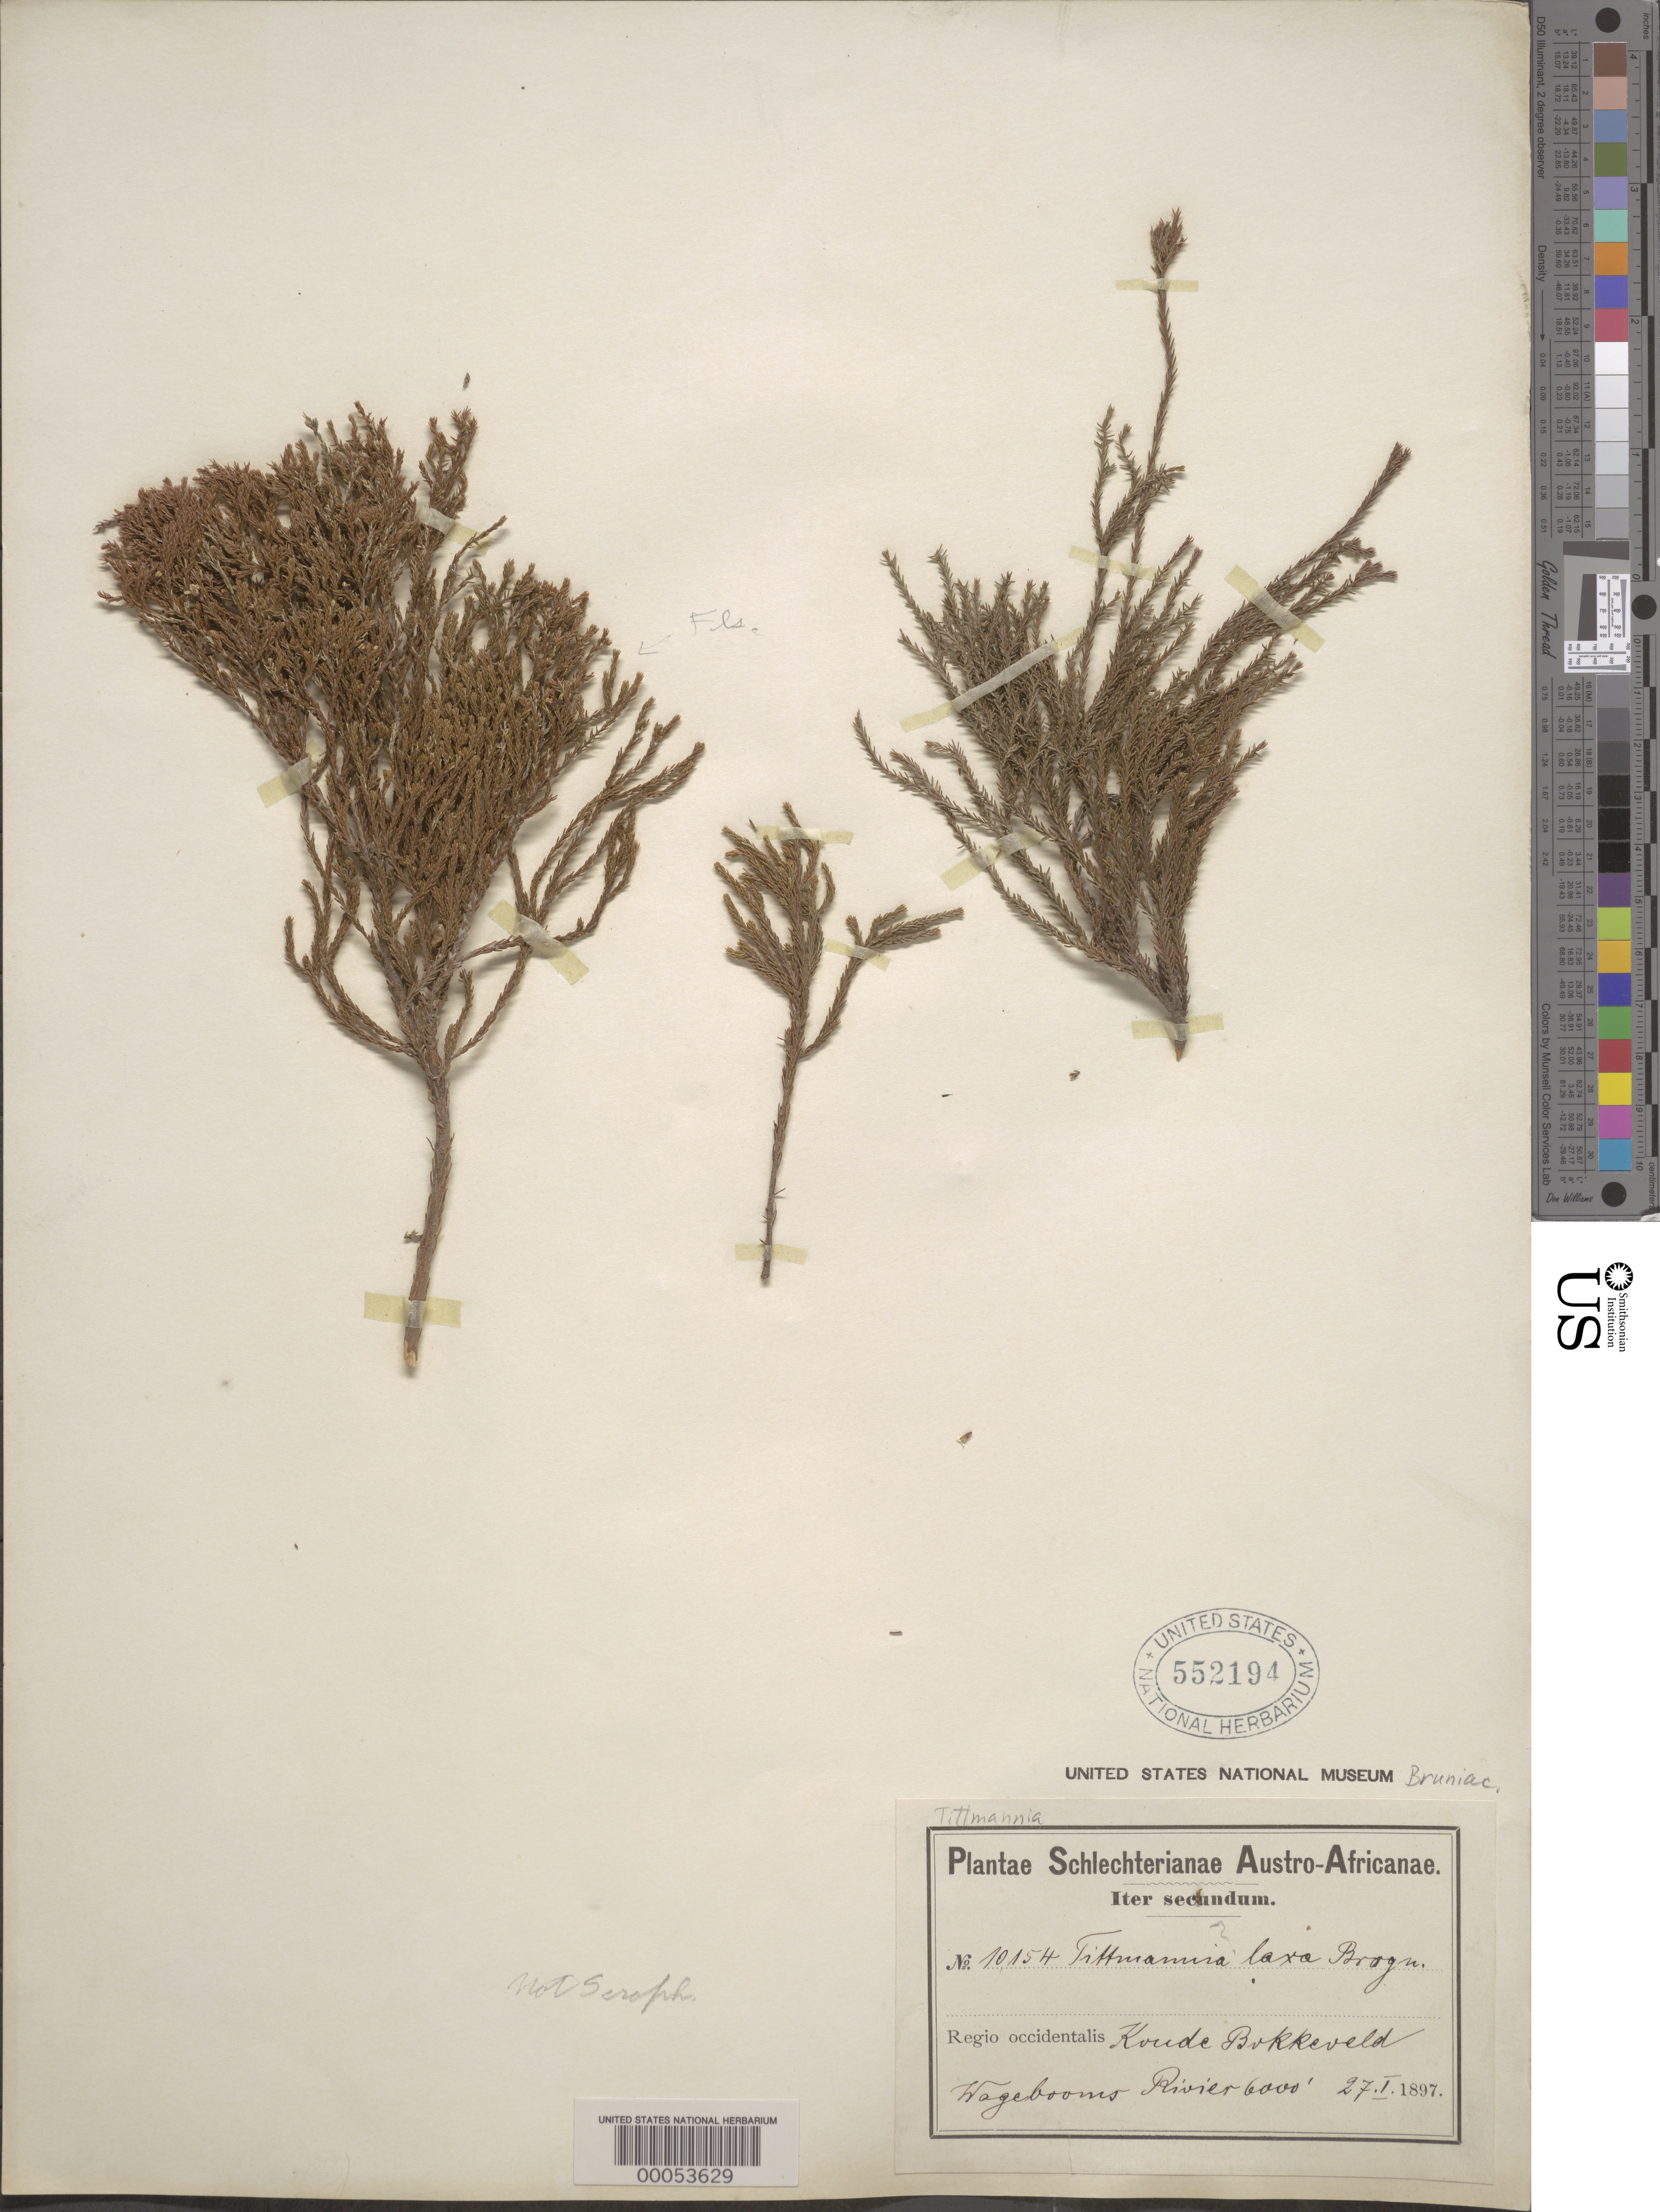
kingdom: Plantae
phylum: Tracheophyta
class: Magnoliopsida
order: Bruniales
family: Bruniaceae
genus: Audouinia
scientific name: Audouinia laxa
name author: (Thunb.) A.V. Hall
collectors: F. R. R. Schlechter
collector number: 10154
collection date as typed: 27 Jan 1897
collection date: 1897-01-27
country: South Africa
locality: Koude Bukkeveld, Hagebooms Rivier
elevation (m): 1829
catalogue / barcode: US 552194